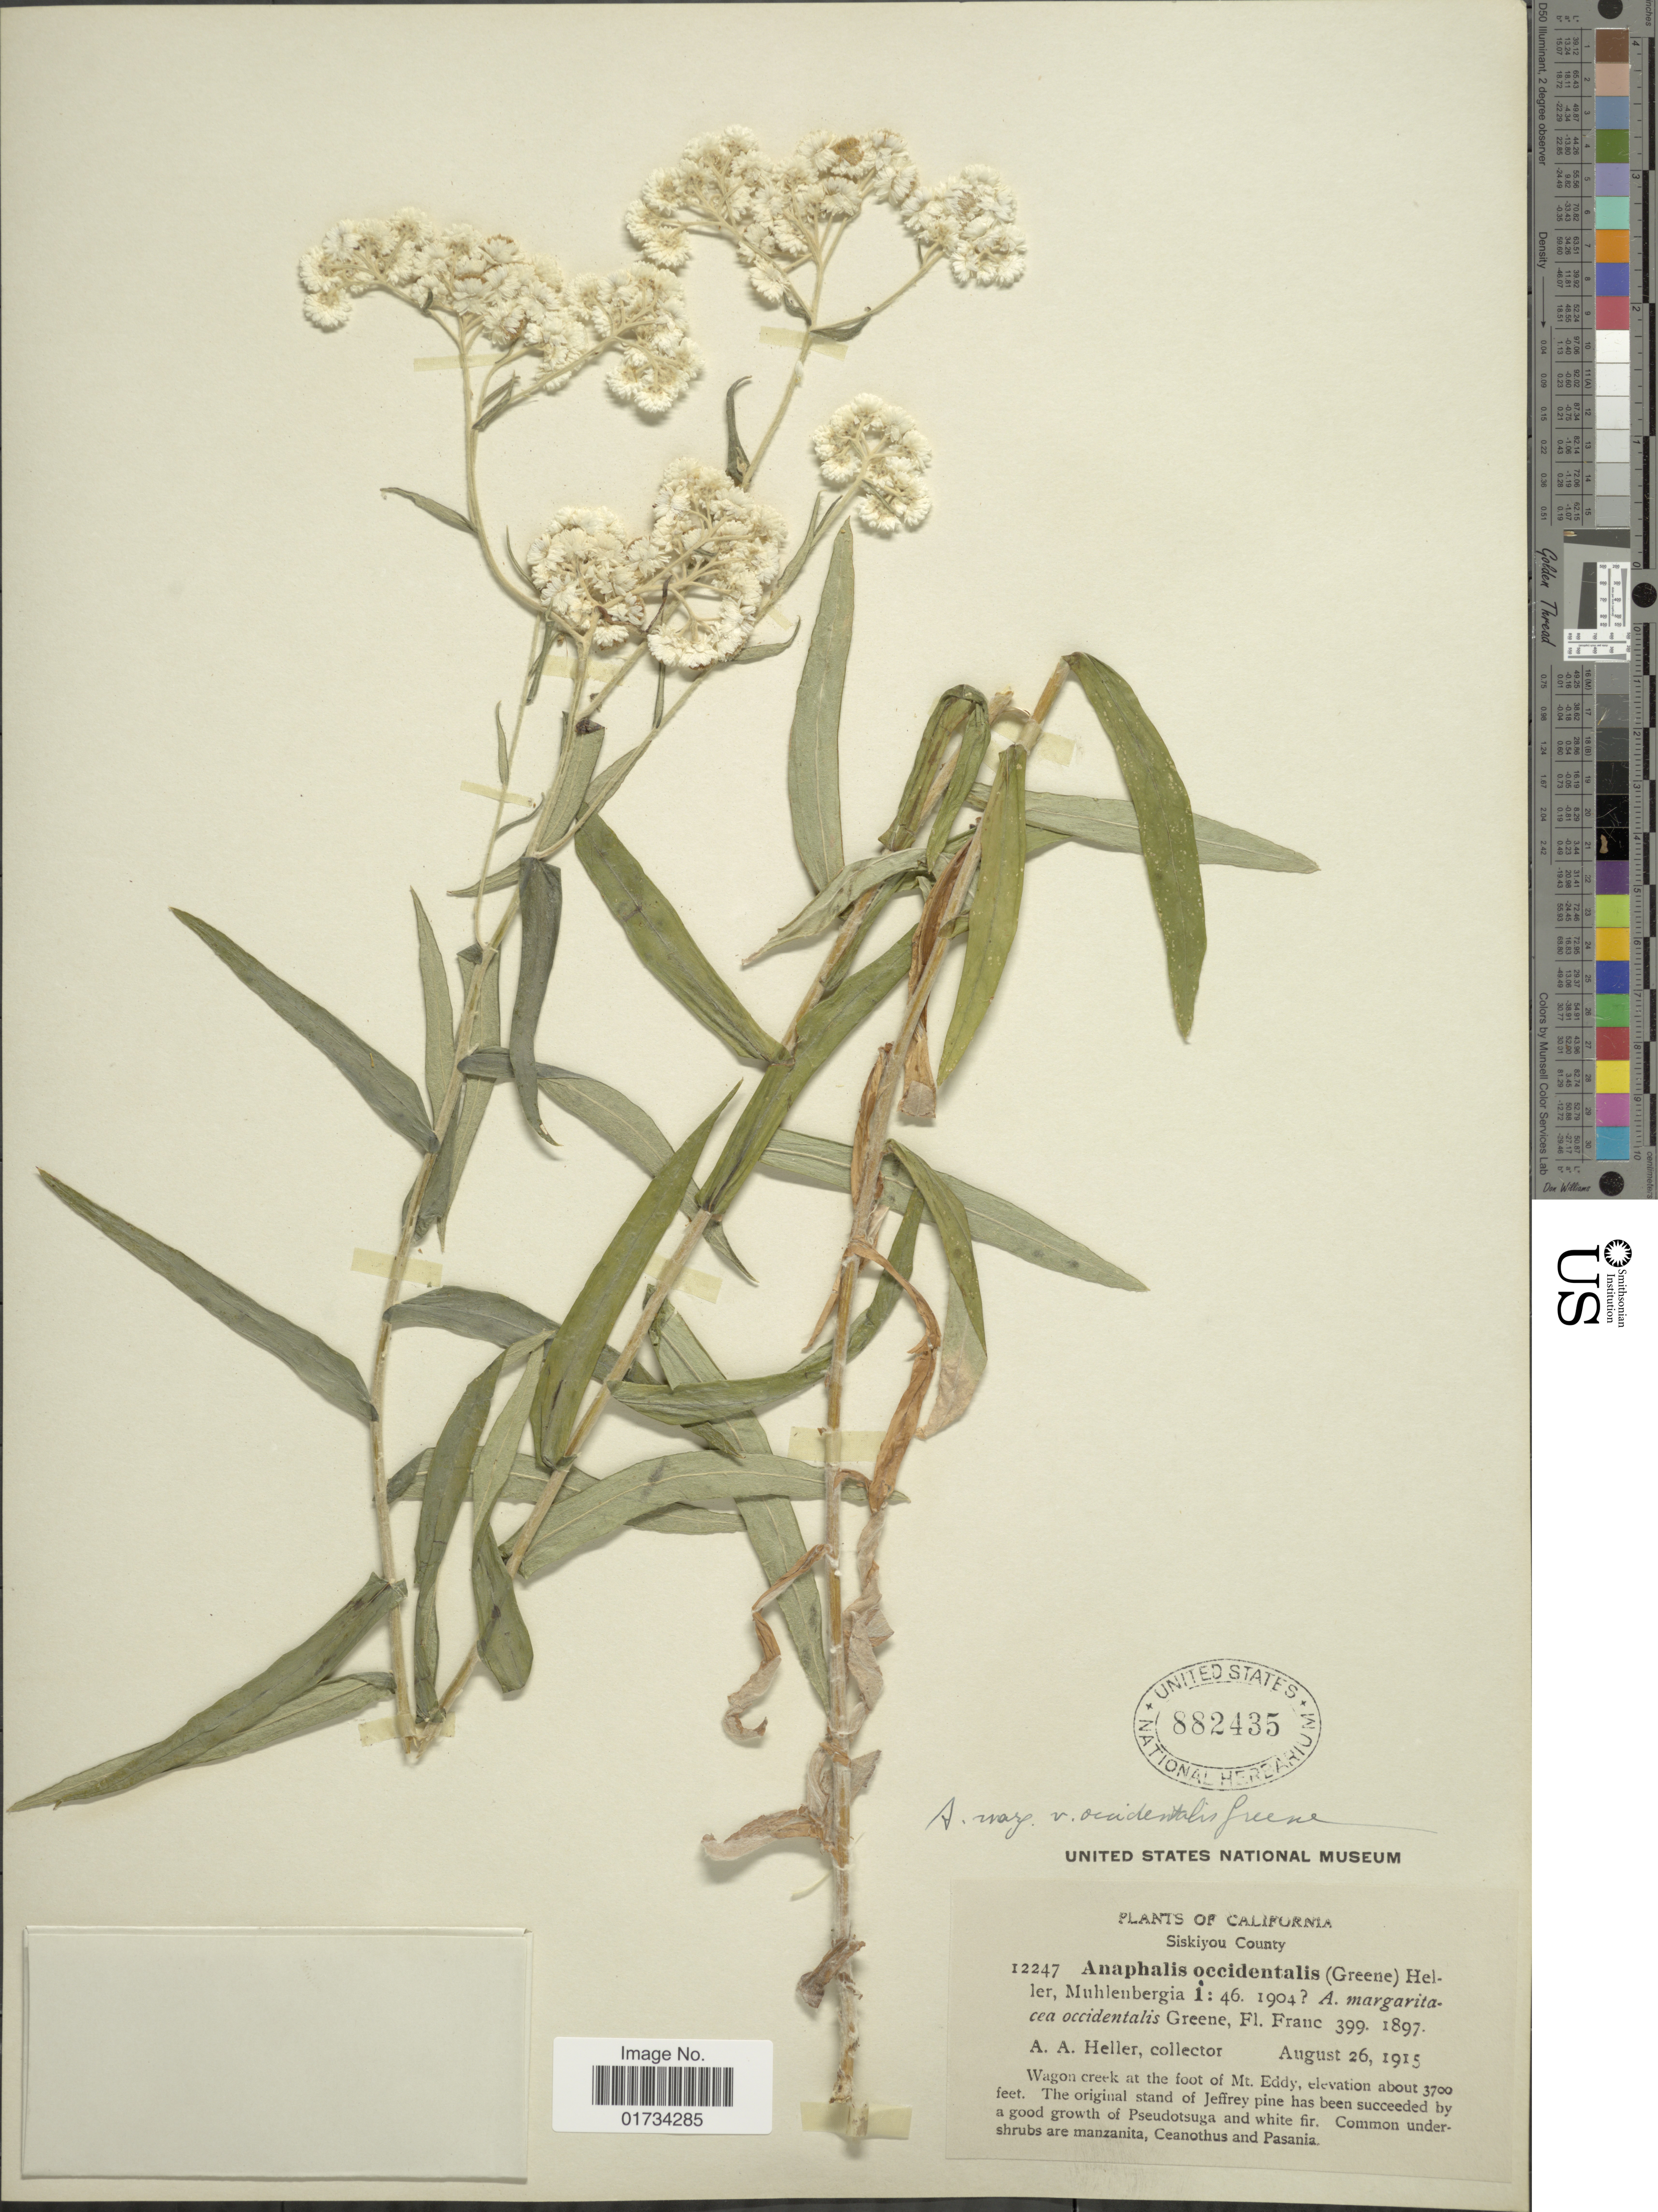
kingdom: Plantae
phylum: Tracheophyta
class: Magnoliopsida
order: Asterales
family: Asteraceae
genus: Anaphalis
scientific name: Anaphalis margaritacea var. occidentalis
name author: Greene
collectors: A. A. Heller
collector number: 12247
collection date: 1915-08-26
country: United States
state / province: California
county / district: Siskiyou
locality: California. Siskiyou County. Wagon creek at the foot of Mt. Eddy,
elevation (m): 1128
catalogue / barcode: US 882435